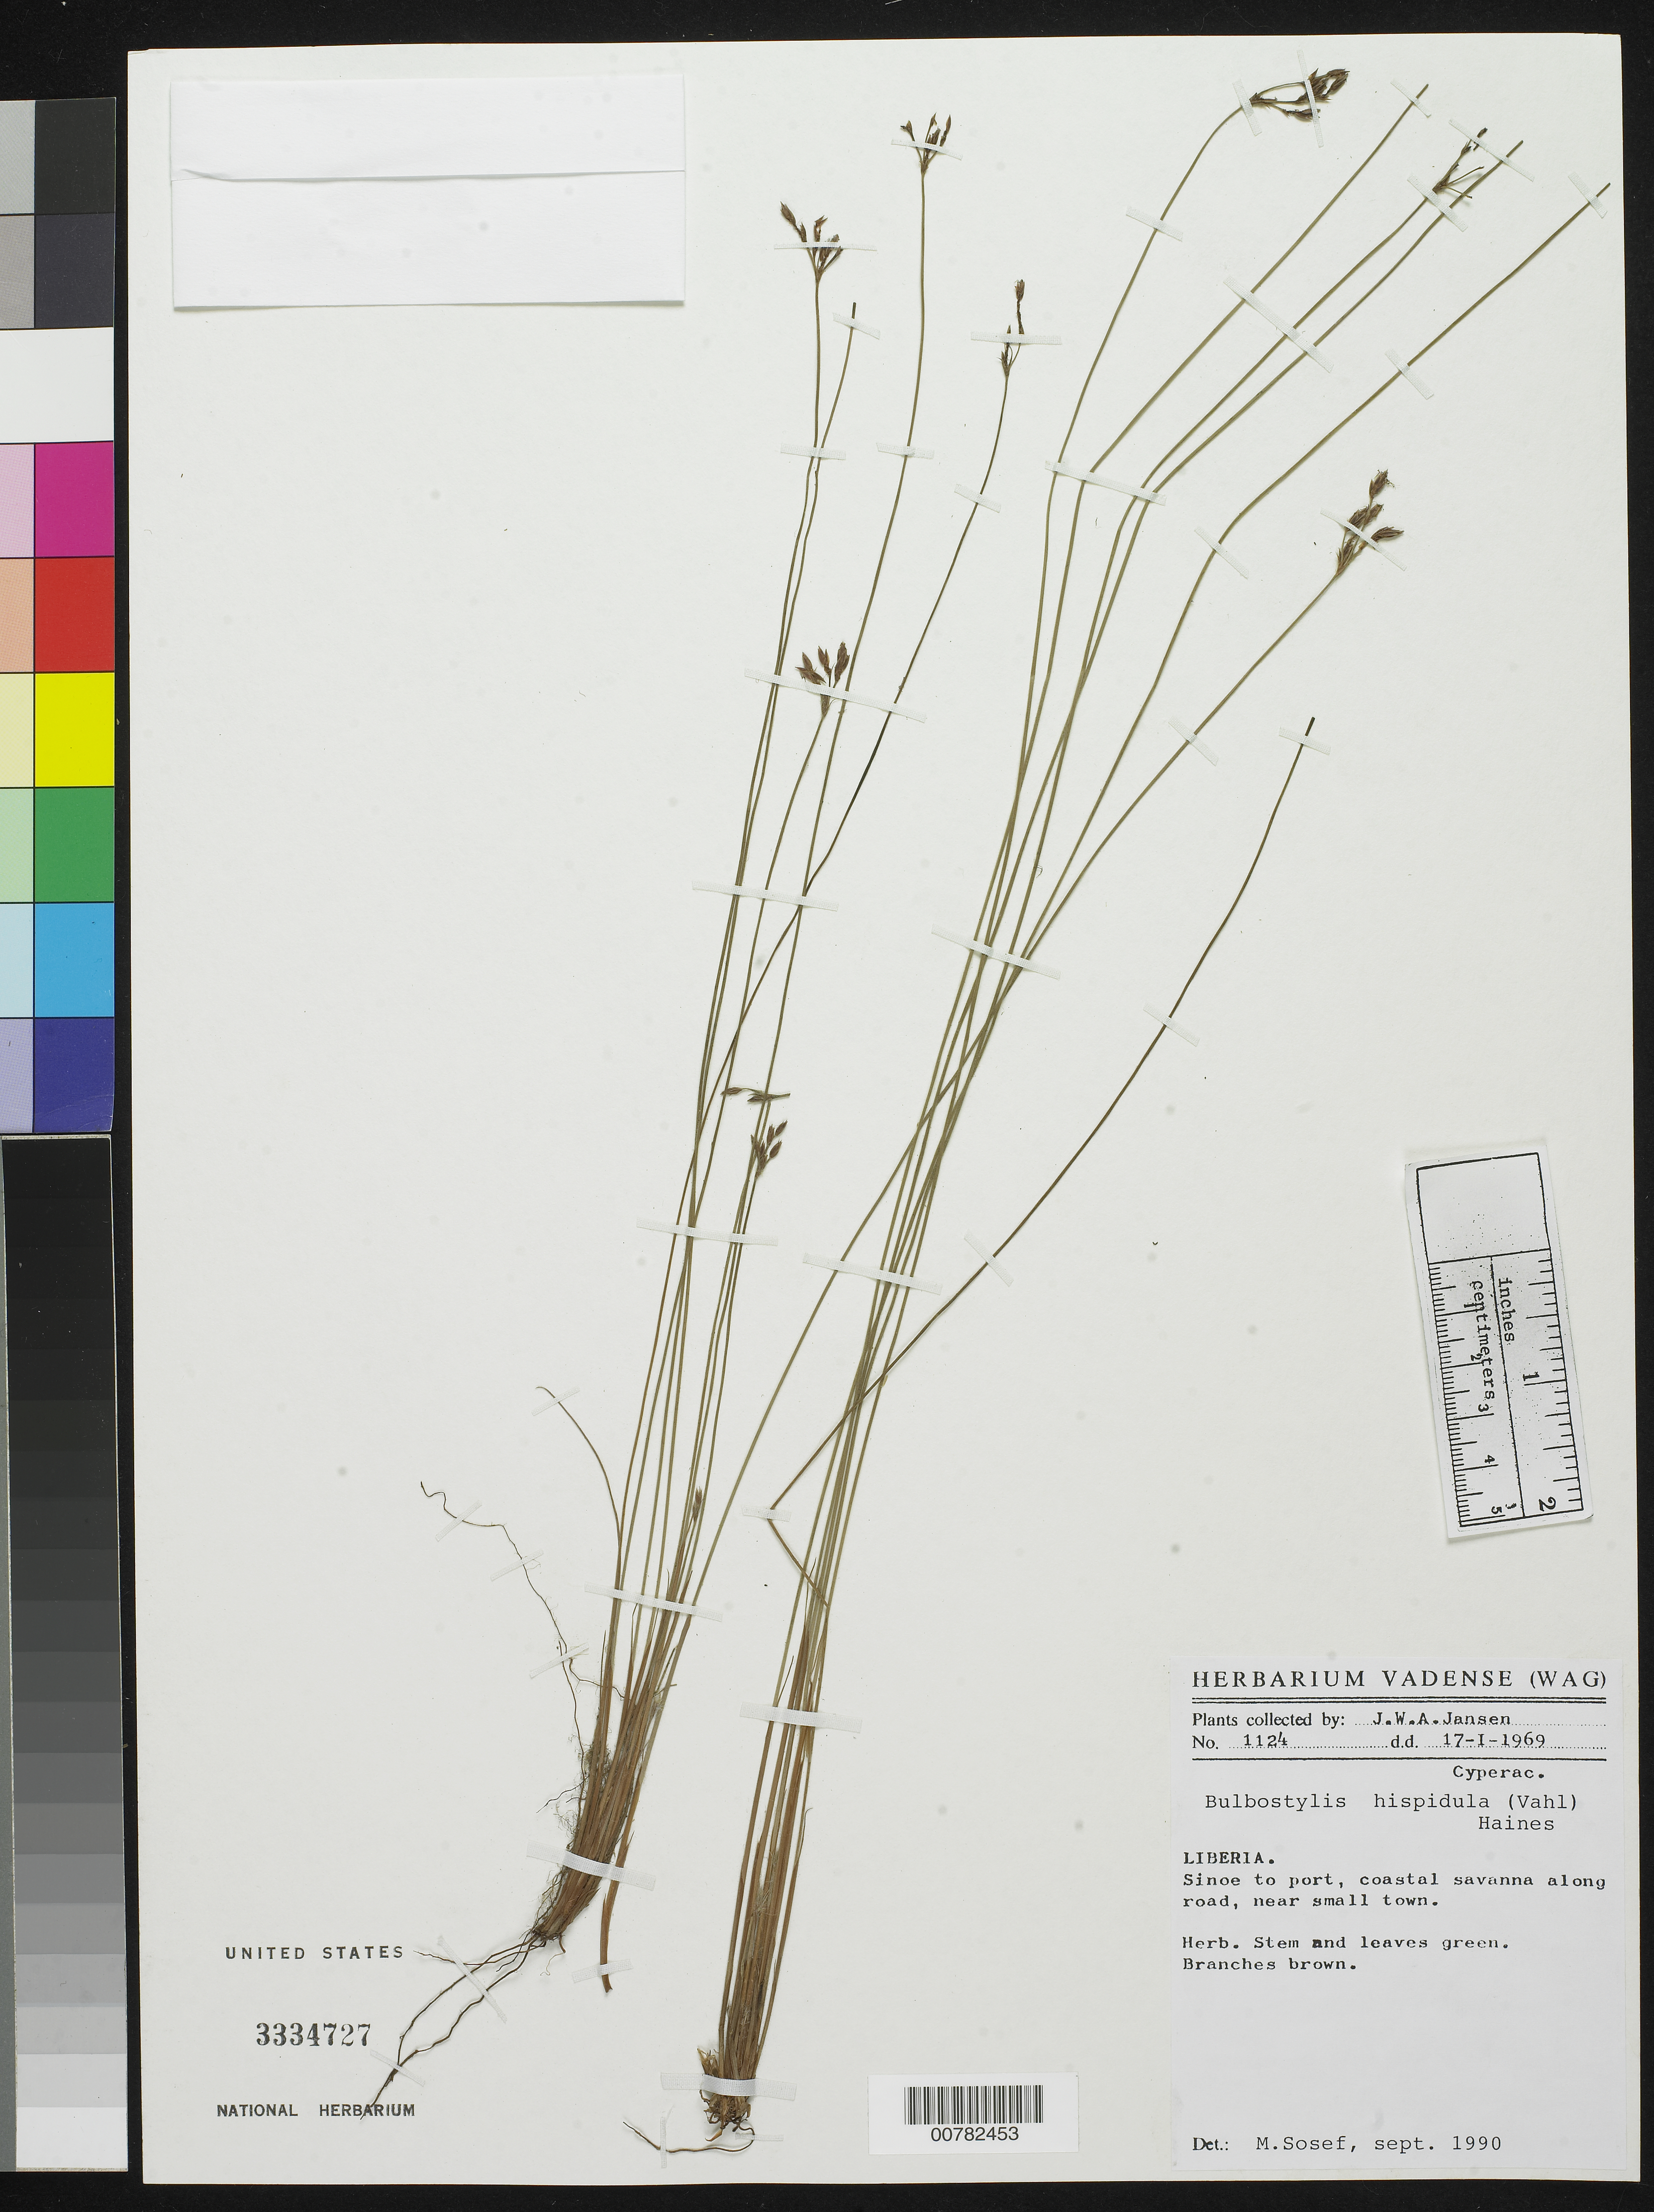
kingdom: Plantae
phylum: Tracheophyta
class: Liliopsida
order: Poales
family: Cyperaceae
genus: Bulbostylis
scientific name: Bulbostylis hispidula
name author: (Vahl) R.W. Haines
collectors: J. Jansen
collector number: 1124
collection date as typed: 17 Jan 1969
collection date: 1969-01-17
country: Liberia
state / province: Sinoe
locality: Sinoe to port, on road along coast, near small town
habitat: coastal savanna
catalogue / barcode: US 3334727